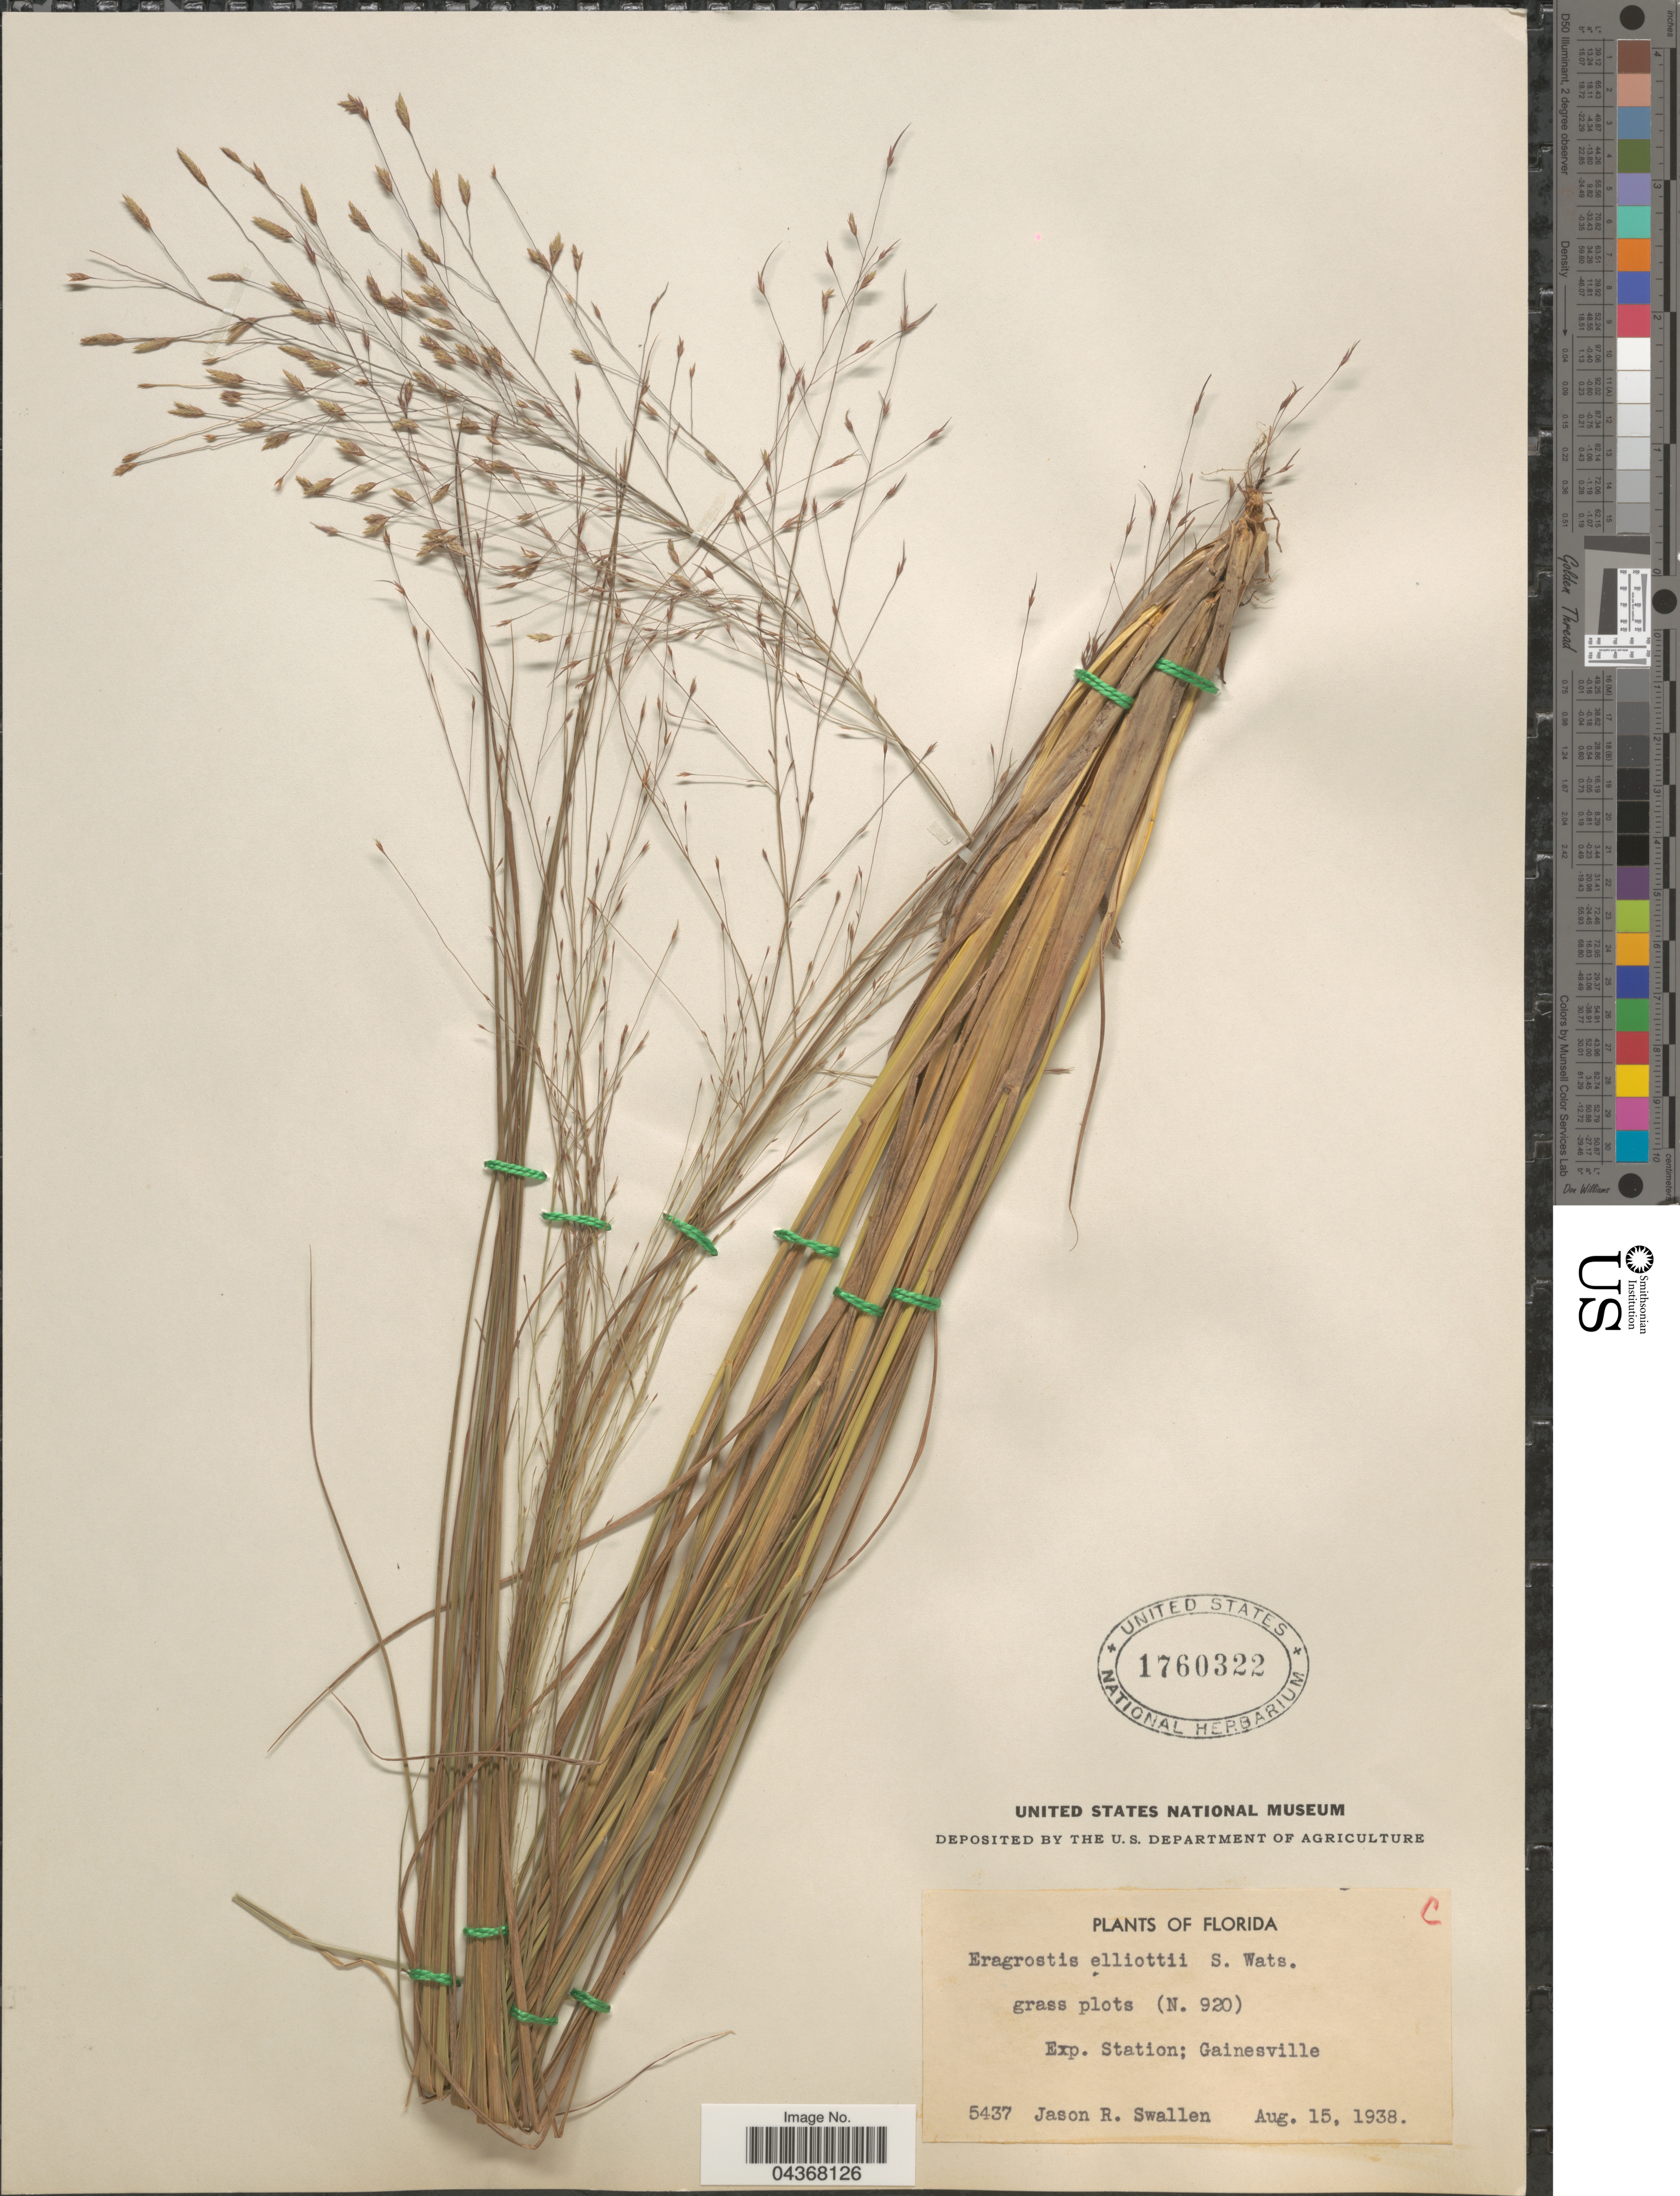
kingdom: Plantae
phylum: Tracheophyta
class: Liliopsida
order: Poales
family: Poaceae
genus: Eragrostis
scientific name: Eragrostis elliottii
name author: S. Watson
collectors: J. R. Swallen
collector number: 5437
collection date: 1938-08-15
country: United States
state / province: Florida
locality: Exp. Station; Gainesville.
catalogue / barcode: US 1760322